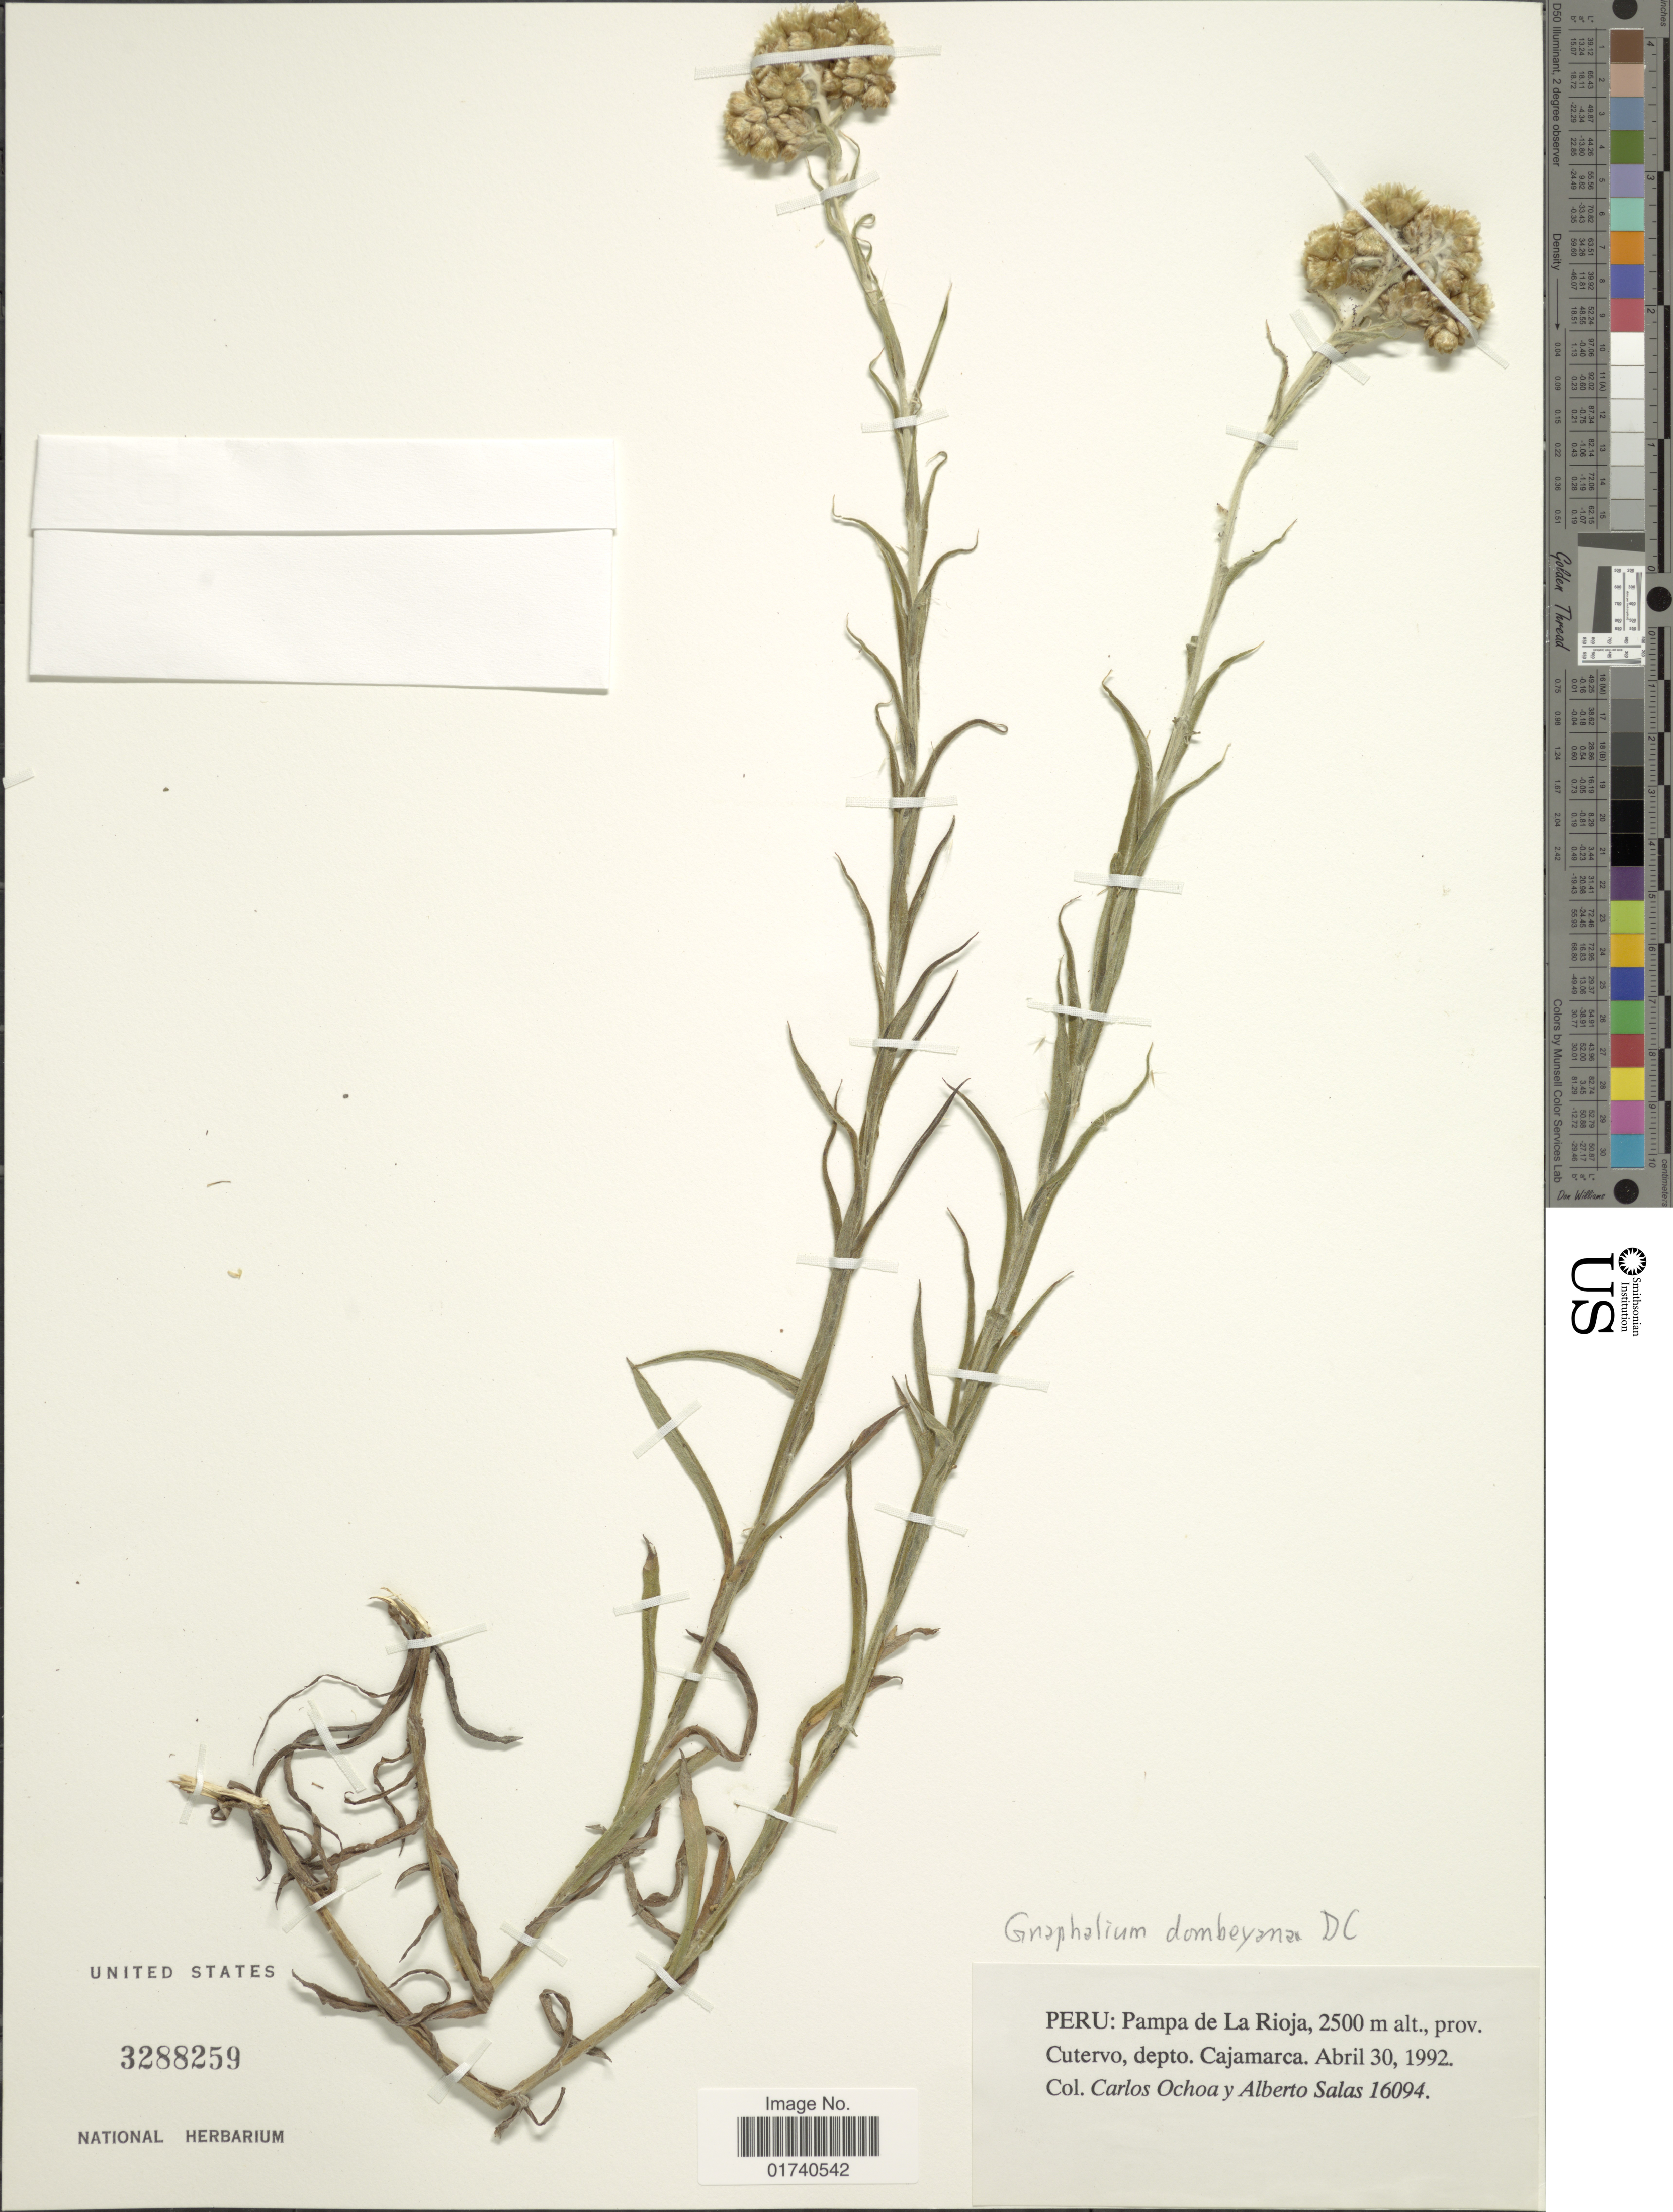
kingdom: Plantae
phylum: Tracheophyta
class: Magnoliopsida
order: Asterales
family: Asteraceae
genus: Pseudognaphalium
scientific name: Pseudognaphalium dombeyanum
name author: (DC.) Anderb.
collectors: C. M. Ochoa & A. Salas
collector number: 16094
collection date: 1992-04-30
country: Peru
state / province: Cajamarca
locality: Pampa de La Rioja. Prov. Cutervo, depto. Cajamarca.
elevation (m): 2500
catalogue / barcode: US 3288259